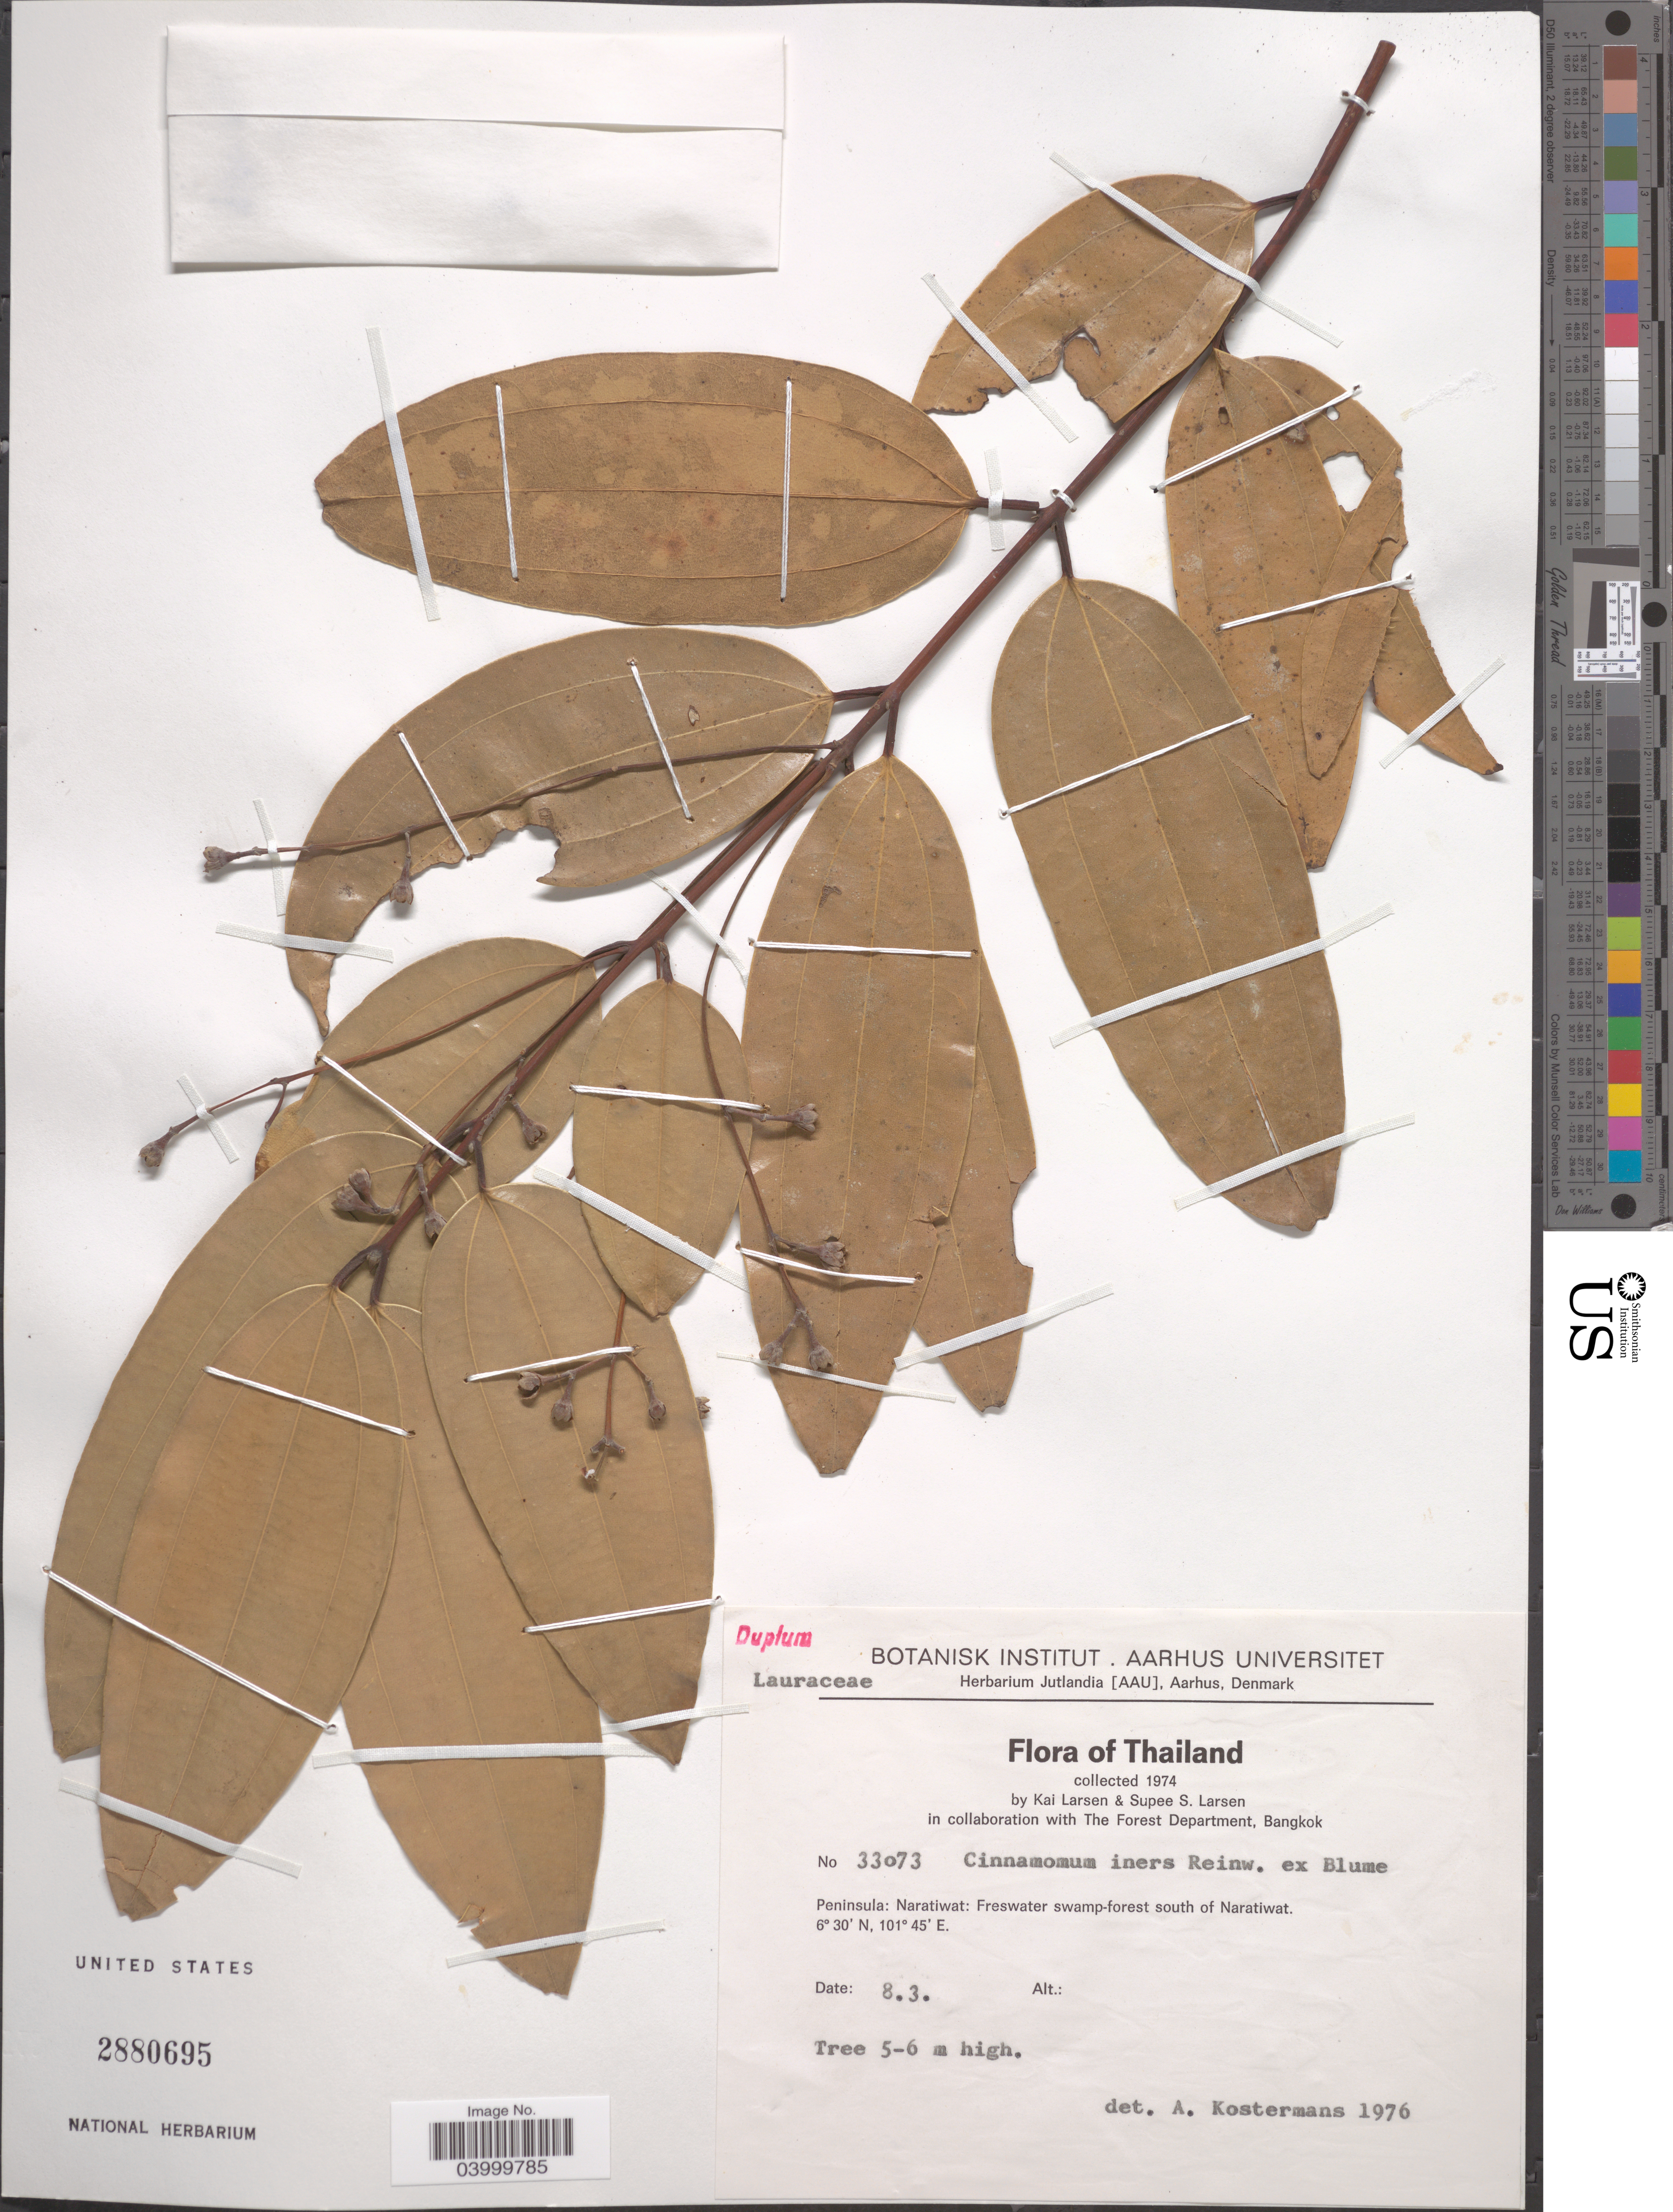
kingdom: Plantae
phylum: Tracheophyta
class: Magnoliopsida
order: Laurales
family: Lauraceae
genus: Cinnamomum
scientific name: Cinnamomum iners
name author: Reinw. ex Blume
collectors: K. Larsen, S. Larsen & The Forest Department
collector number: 33073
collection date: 1974-03-08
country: Thailand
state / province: Narathiwat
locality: Peninsula: Naratiwat: Freswater swamp-forest south of Naratiwat.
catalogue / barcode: US 2880695